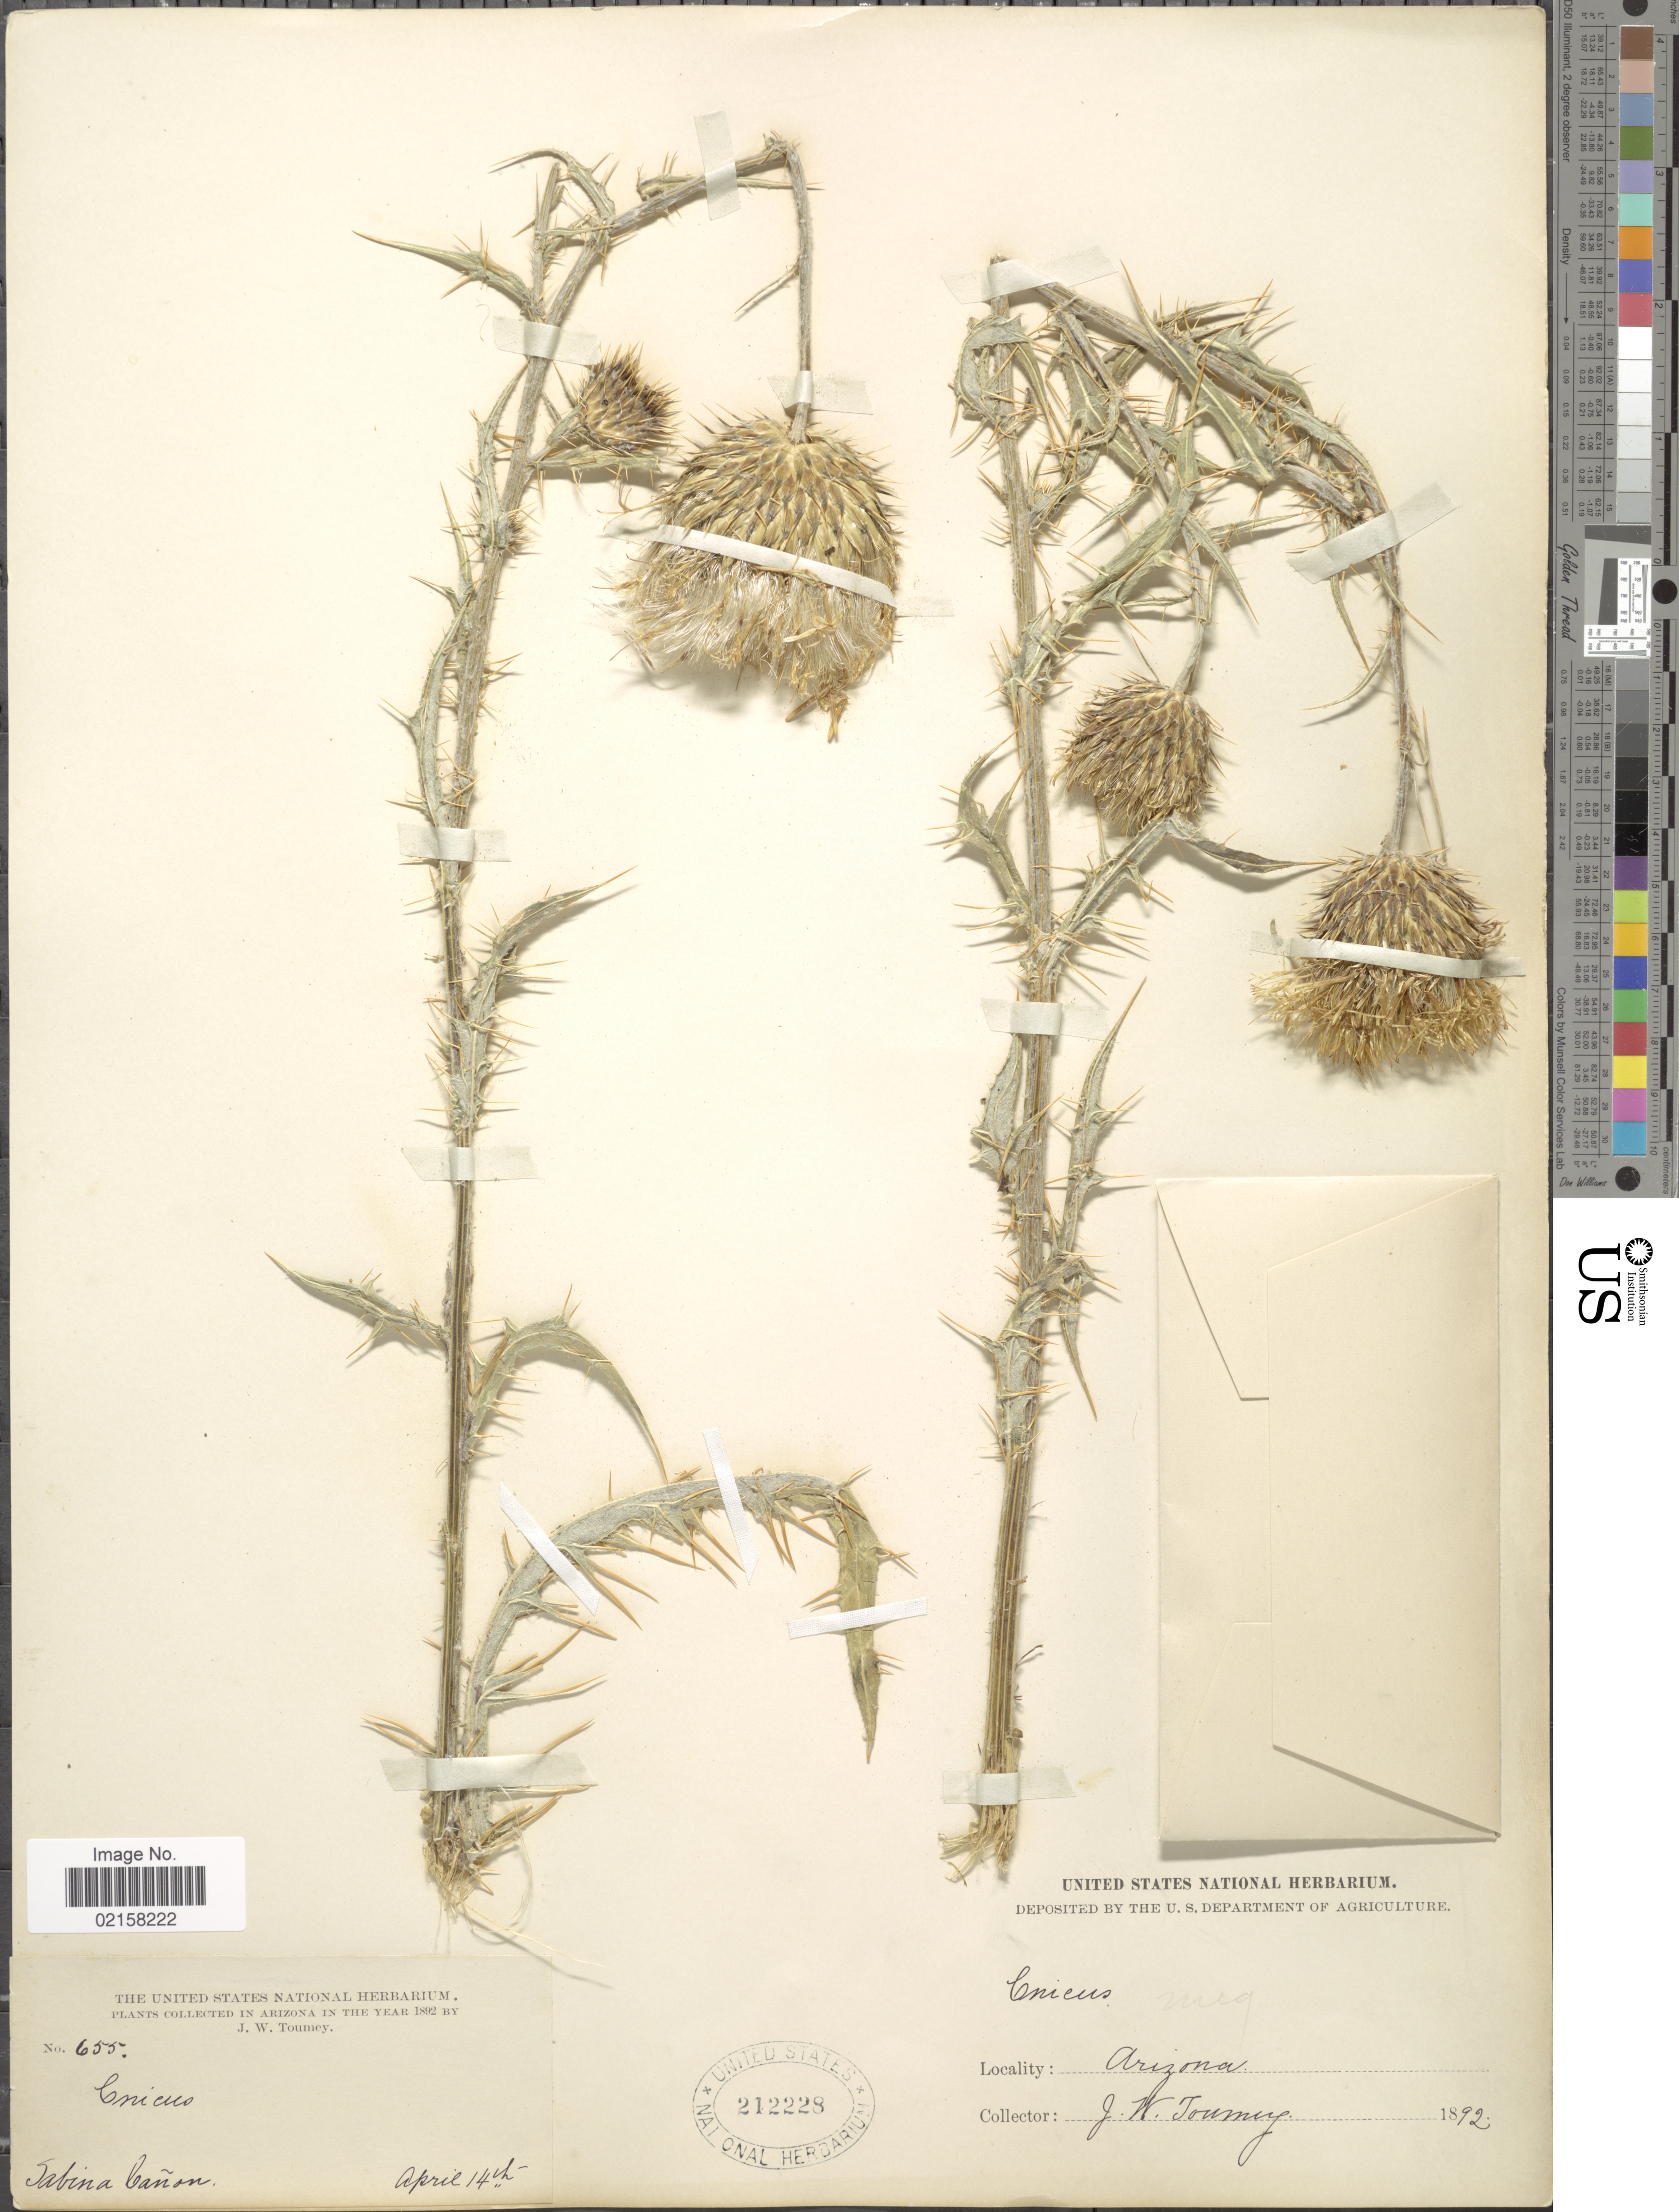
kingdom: Plantae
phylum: Tracheophyta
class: Magnoliopsida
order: Asterales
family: Asteraceae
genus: Cirsium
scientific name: Cirsium sp.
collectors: J. W. Toumey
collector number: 655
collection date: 1892-04-14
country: United States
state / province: Arizona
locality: Sabina Cañon.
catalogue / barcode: US 212228